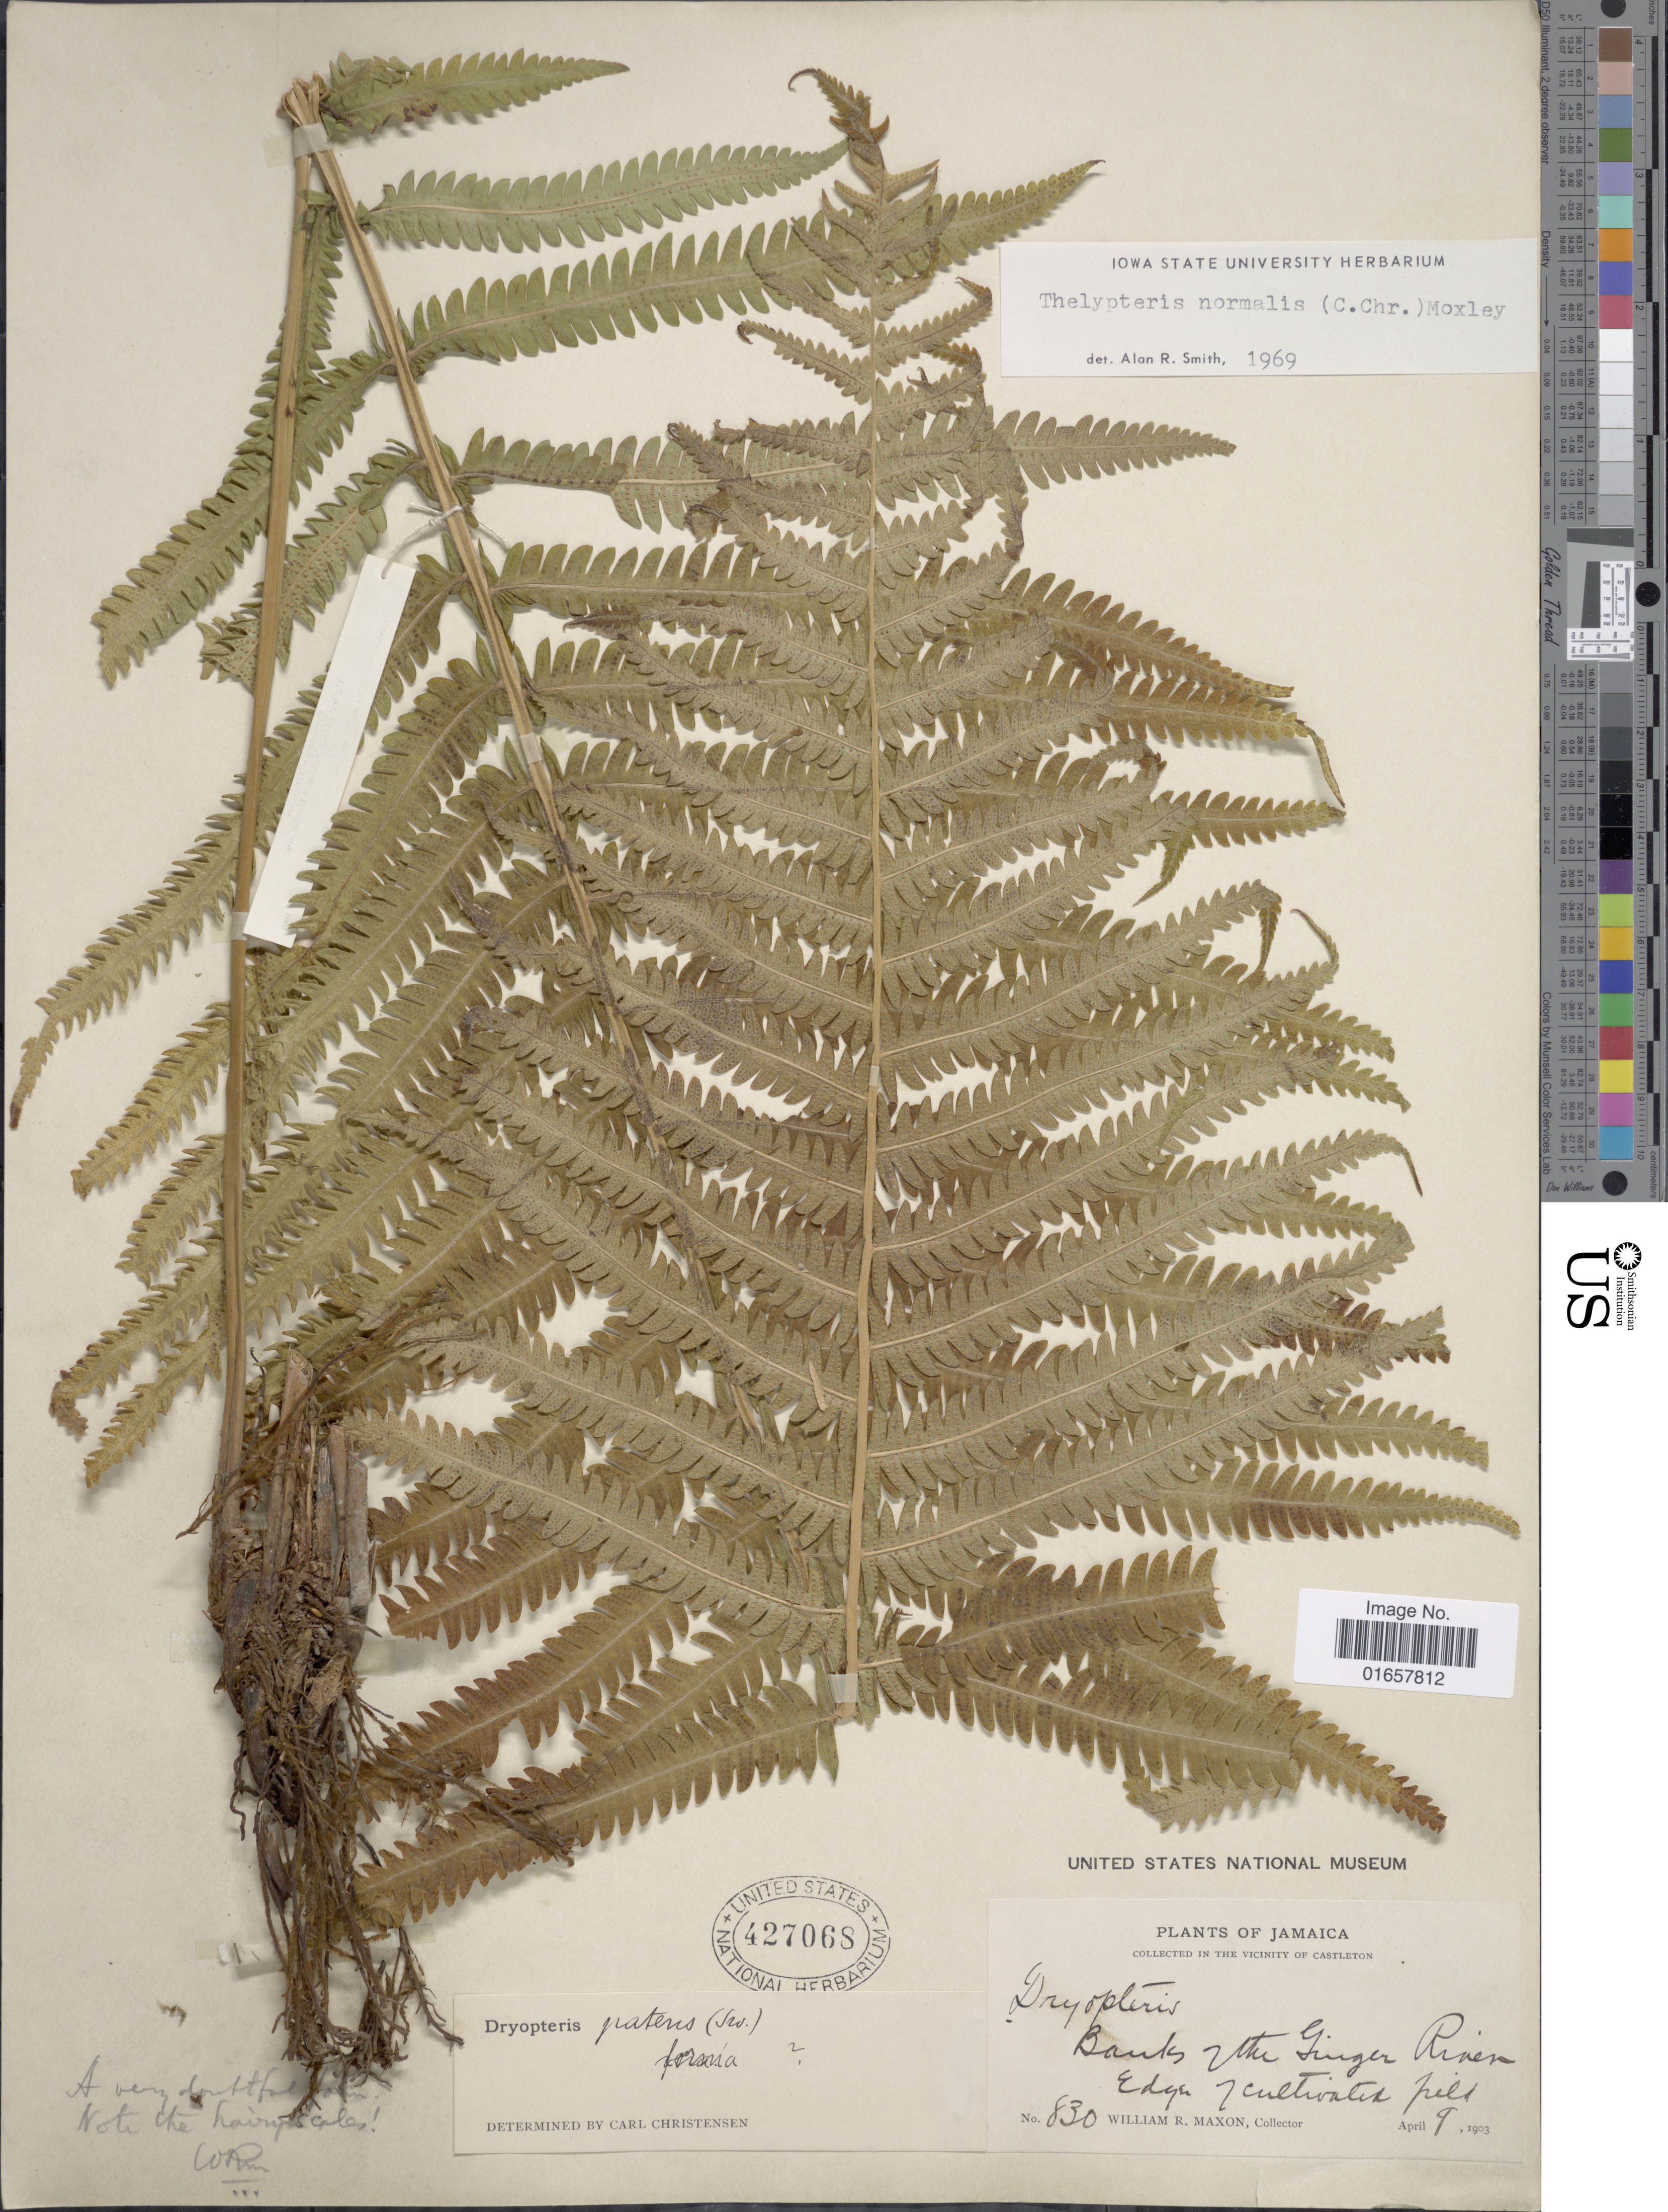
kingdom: Plantae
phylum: Tracheophyta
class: Polypodiopsida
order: Polypodiales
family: Thelypteridaceae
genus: Christella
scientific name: Christella kunthii comb. ined.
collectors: W. R. Maxon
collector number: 830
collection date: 1903-04-09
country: Jamaica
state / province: Saint Andrew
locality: In the vicinity of Castleton. Banks of the Ginger River. Edge of cultivated field.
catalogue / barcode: US 427068